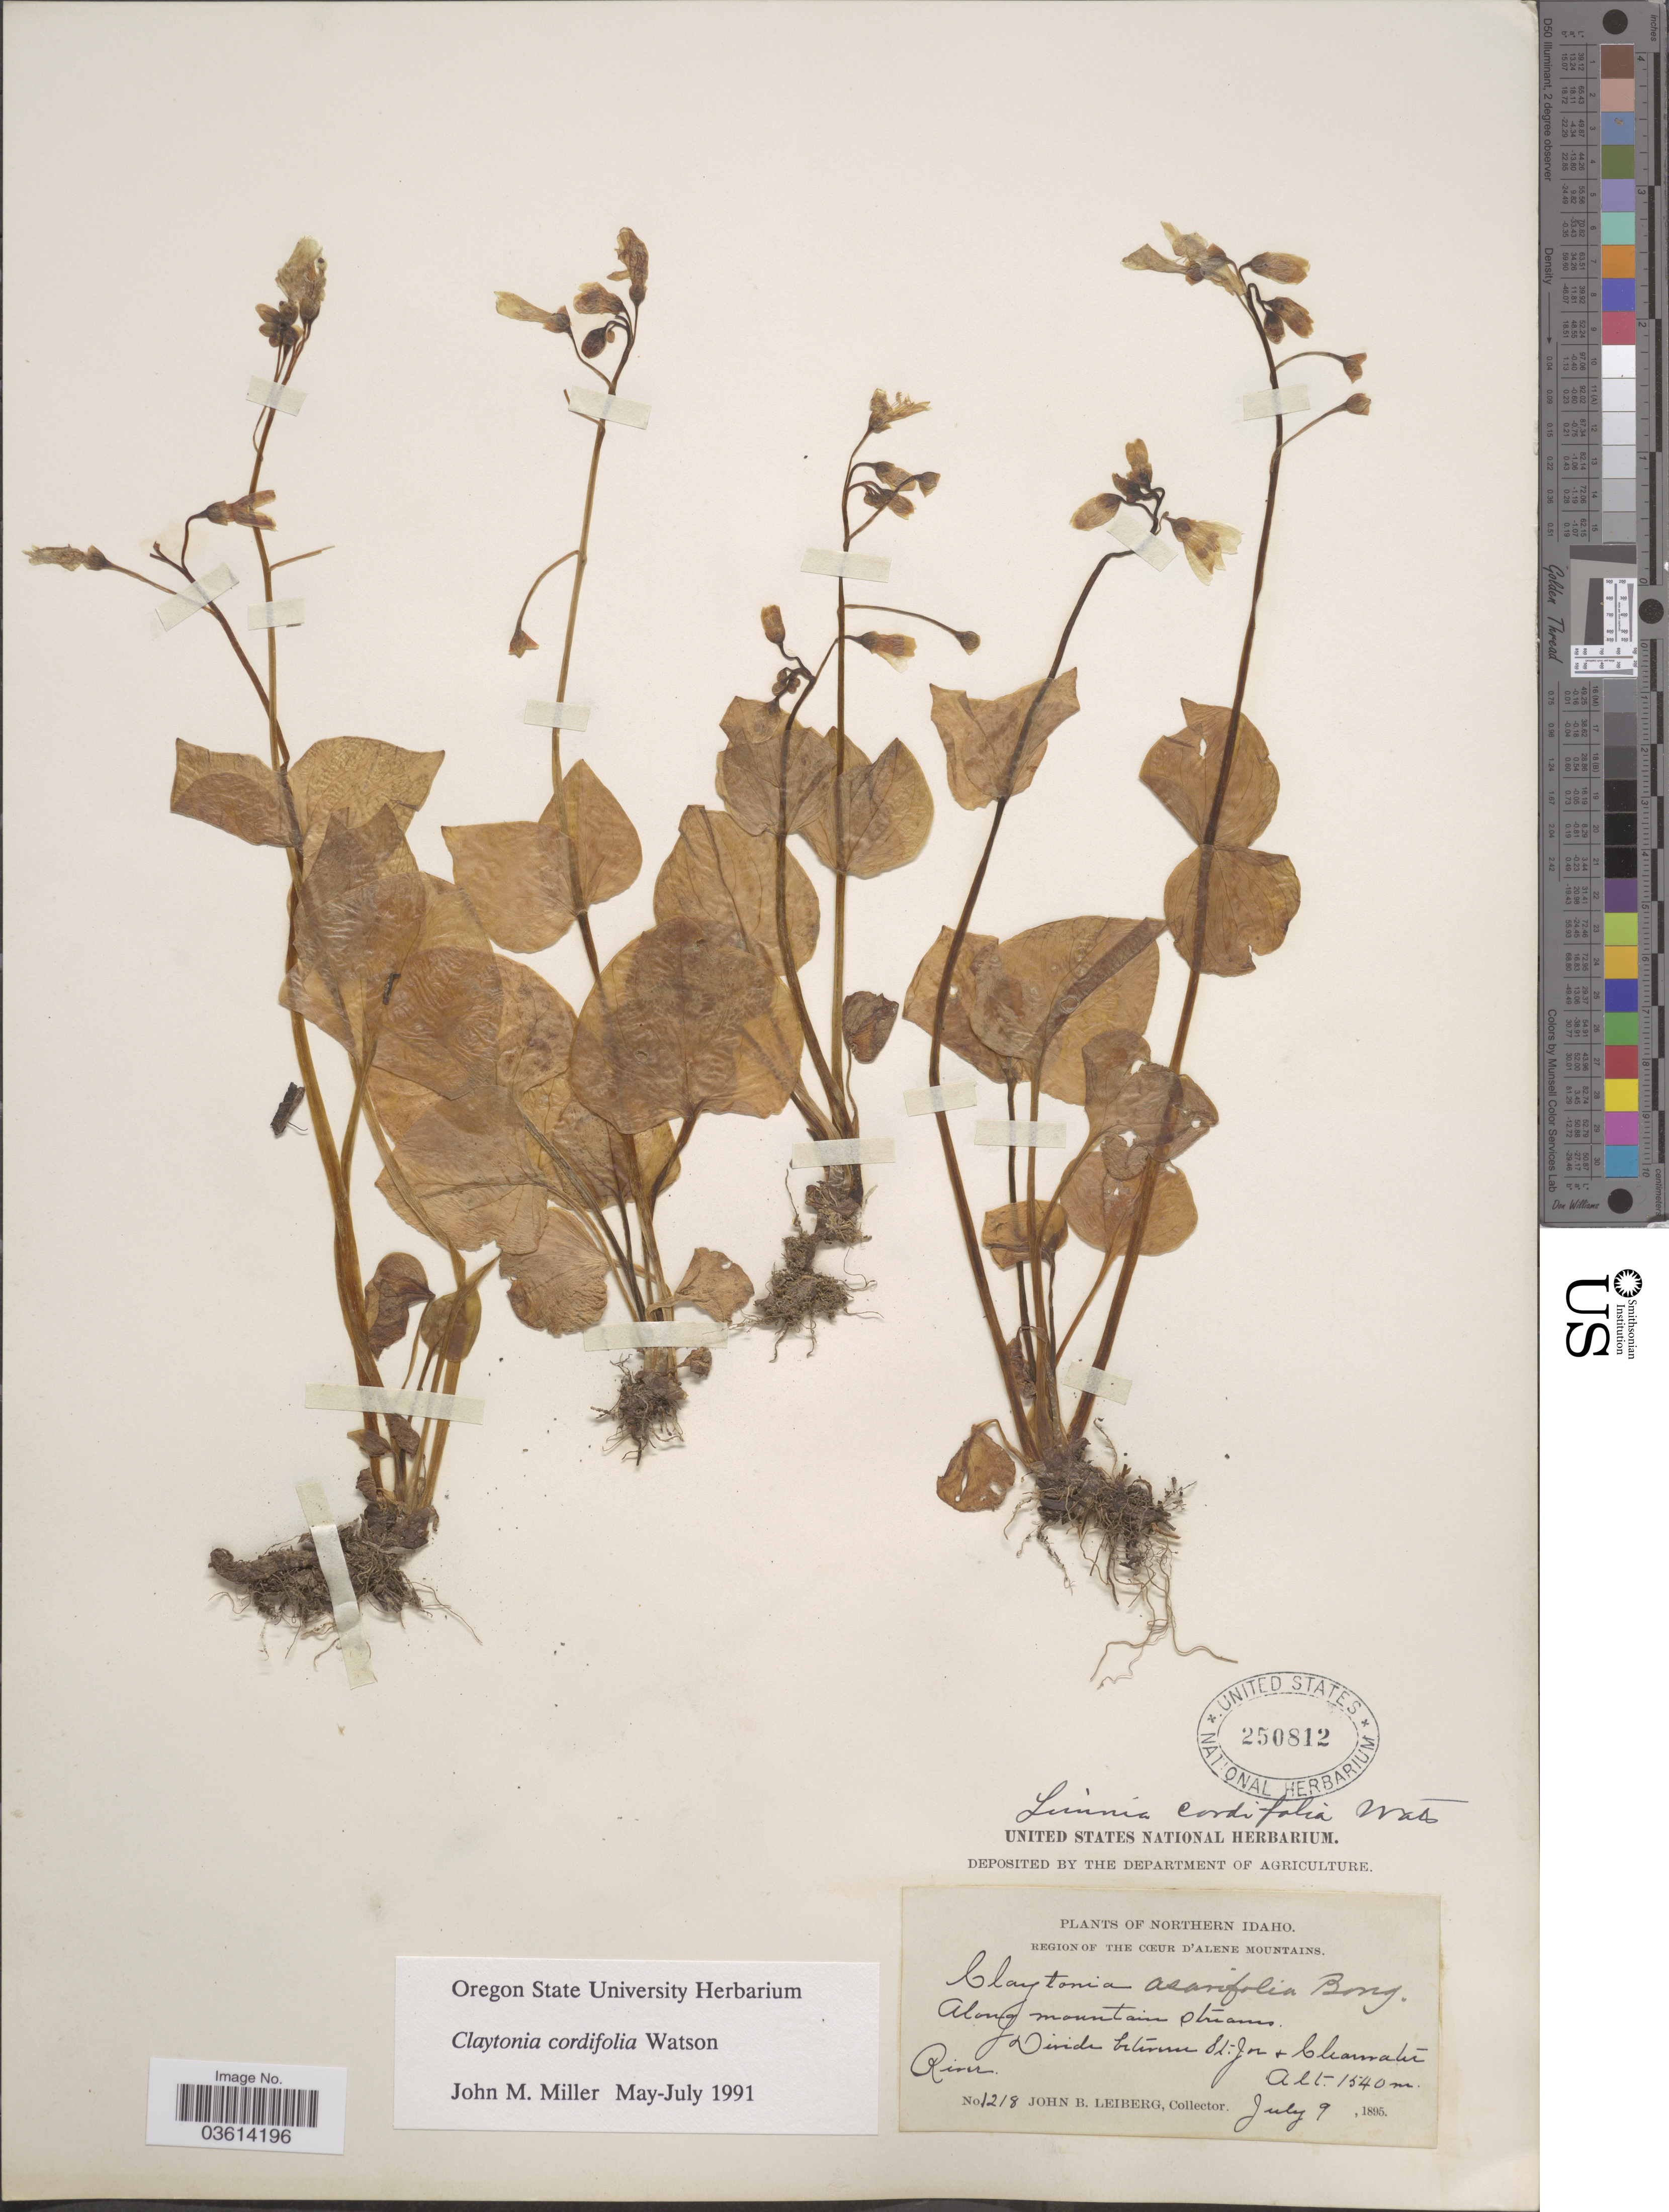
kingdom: Plantae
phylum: Tracheophyta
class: Magnoliopsida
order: Caryophyllales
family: Montiaceae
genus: Claytonia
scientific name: Claytonia cordifolia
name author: S. Watson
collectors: J. B. Leiberg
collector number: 1218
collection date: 1895-07-09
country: United States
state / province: Idaho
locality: Northern Idaho, Region of the Coeur d'Alene Mountains. Divide between St. Joe & Clearwater River.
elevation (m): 1540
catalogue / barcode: US 250812